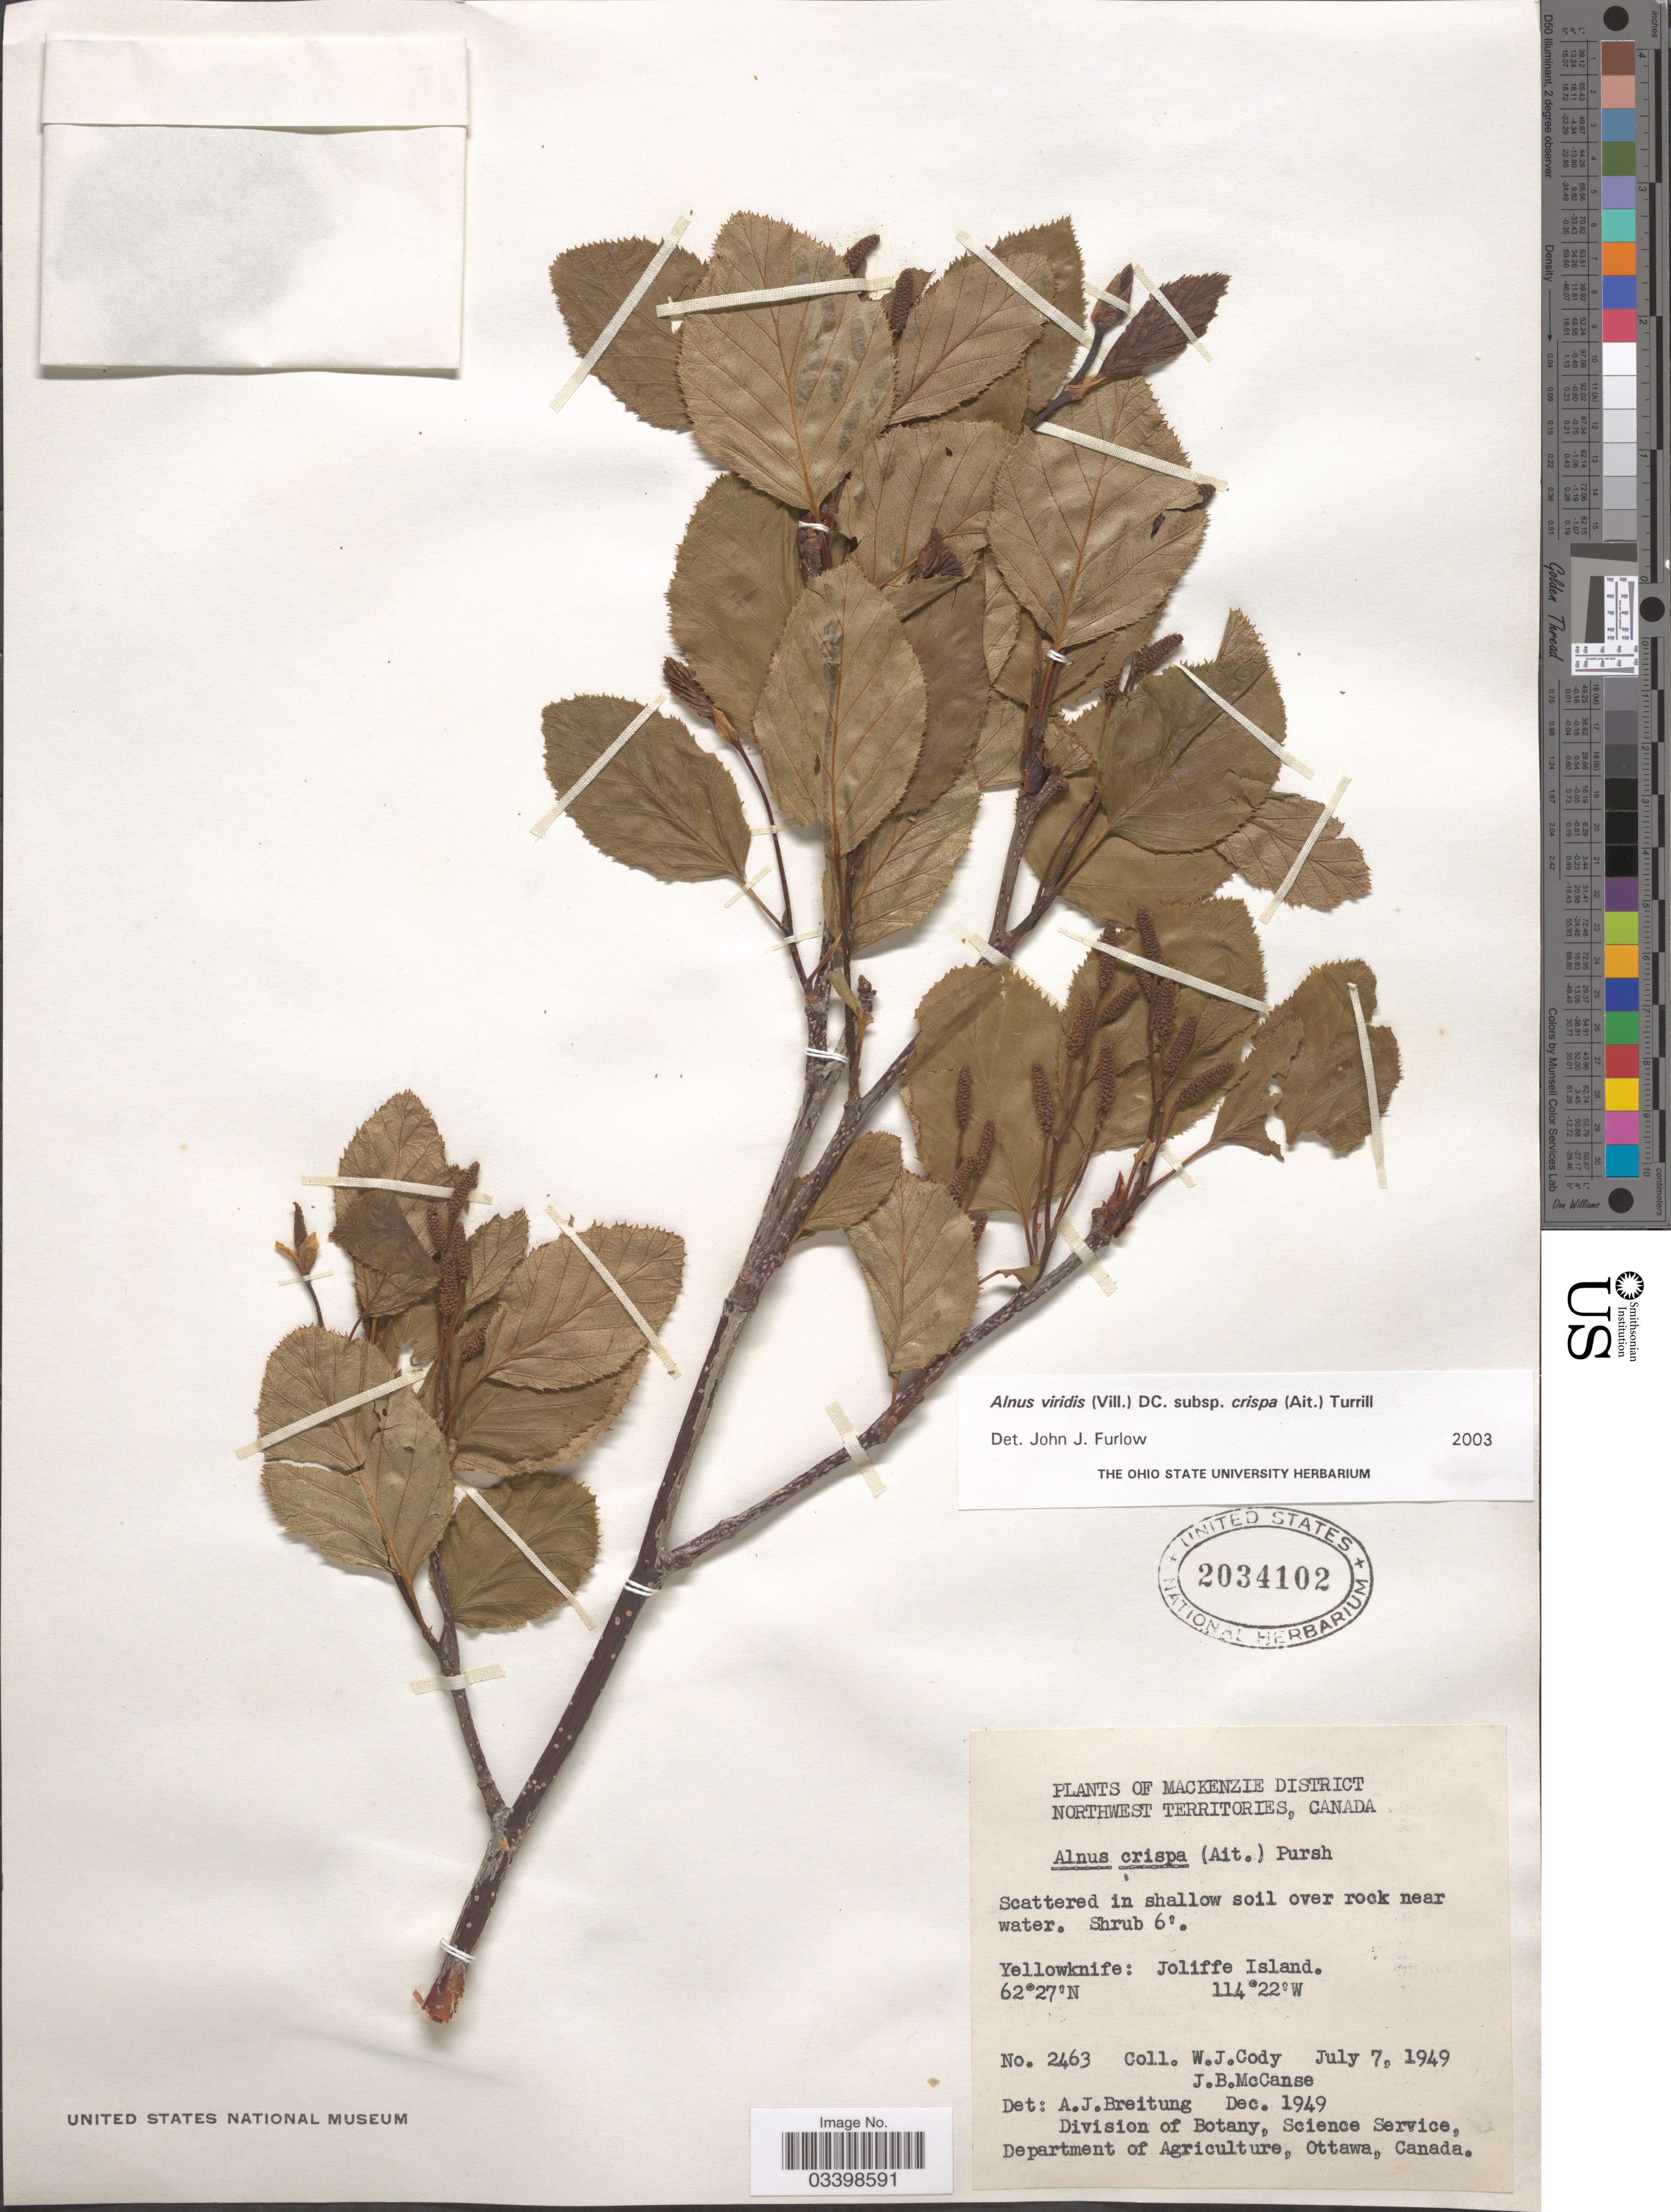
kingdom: Plantae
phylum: Tracheophyta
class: Magnoliopsida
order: Fagales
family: Betulaceae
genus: Alnus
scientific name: Alnus viridis subsp. crispa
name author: (Aiton) Turrill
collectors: W. Cody & J. McCanse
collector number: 2463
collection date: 1949-07-07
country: Canada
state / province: Northwest Territories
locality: Mackenzie District. Yellowknife: Joliffe Island.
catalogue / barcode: US 2034102